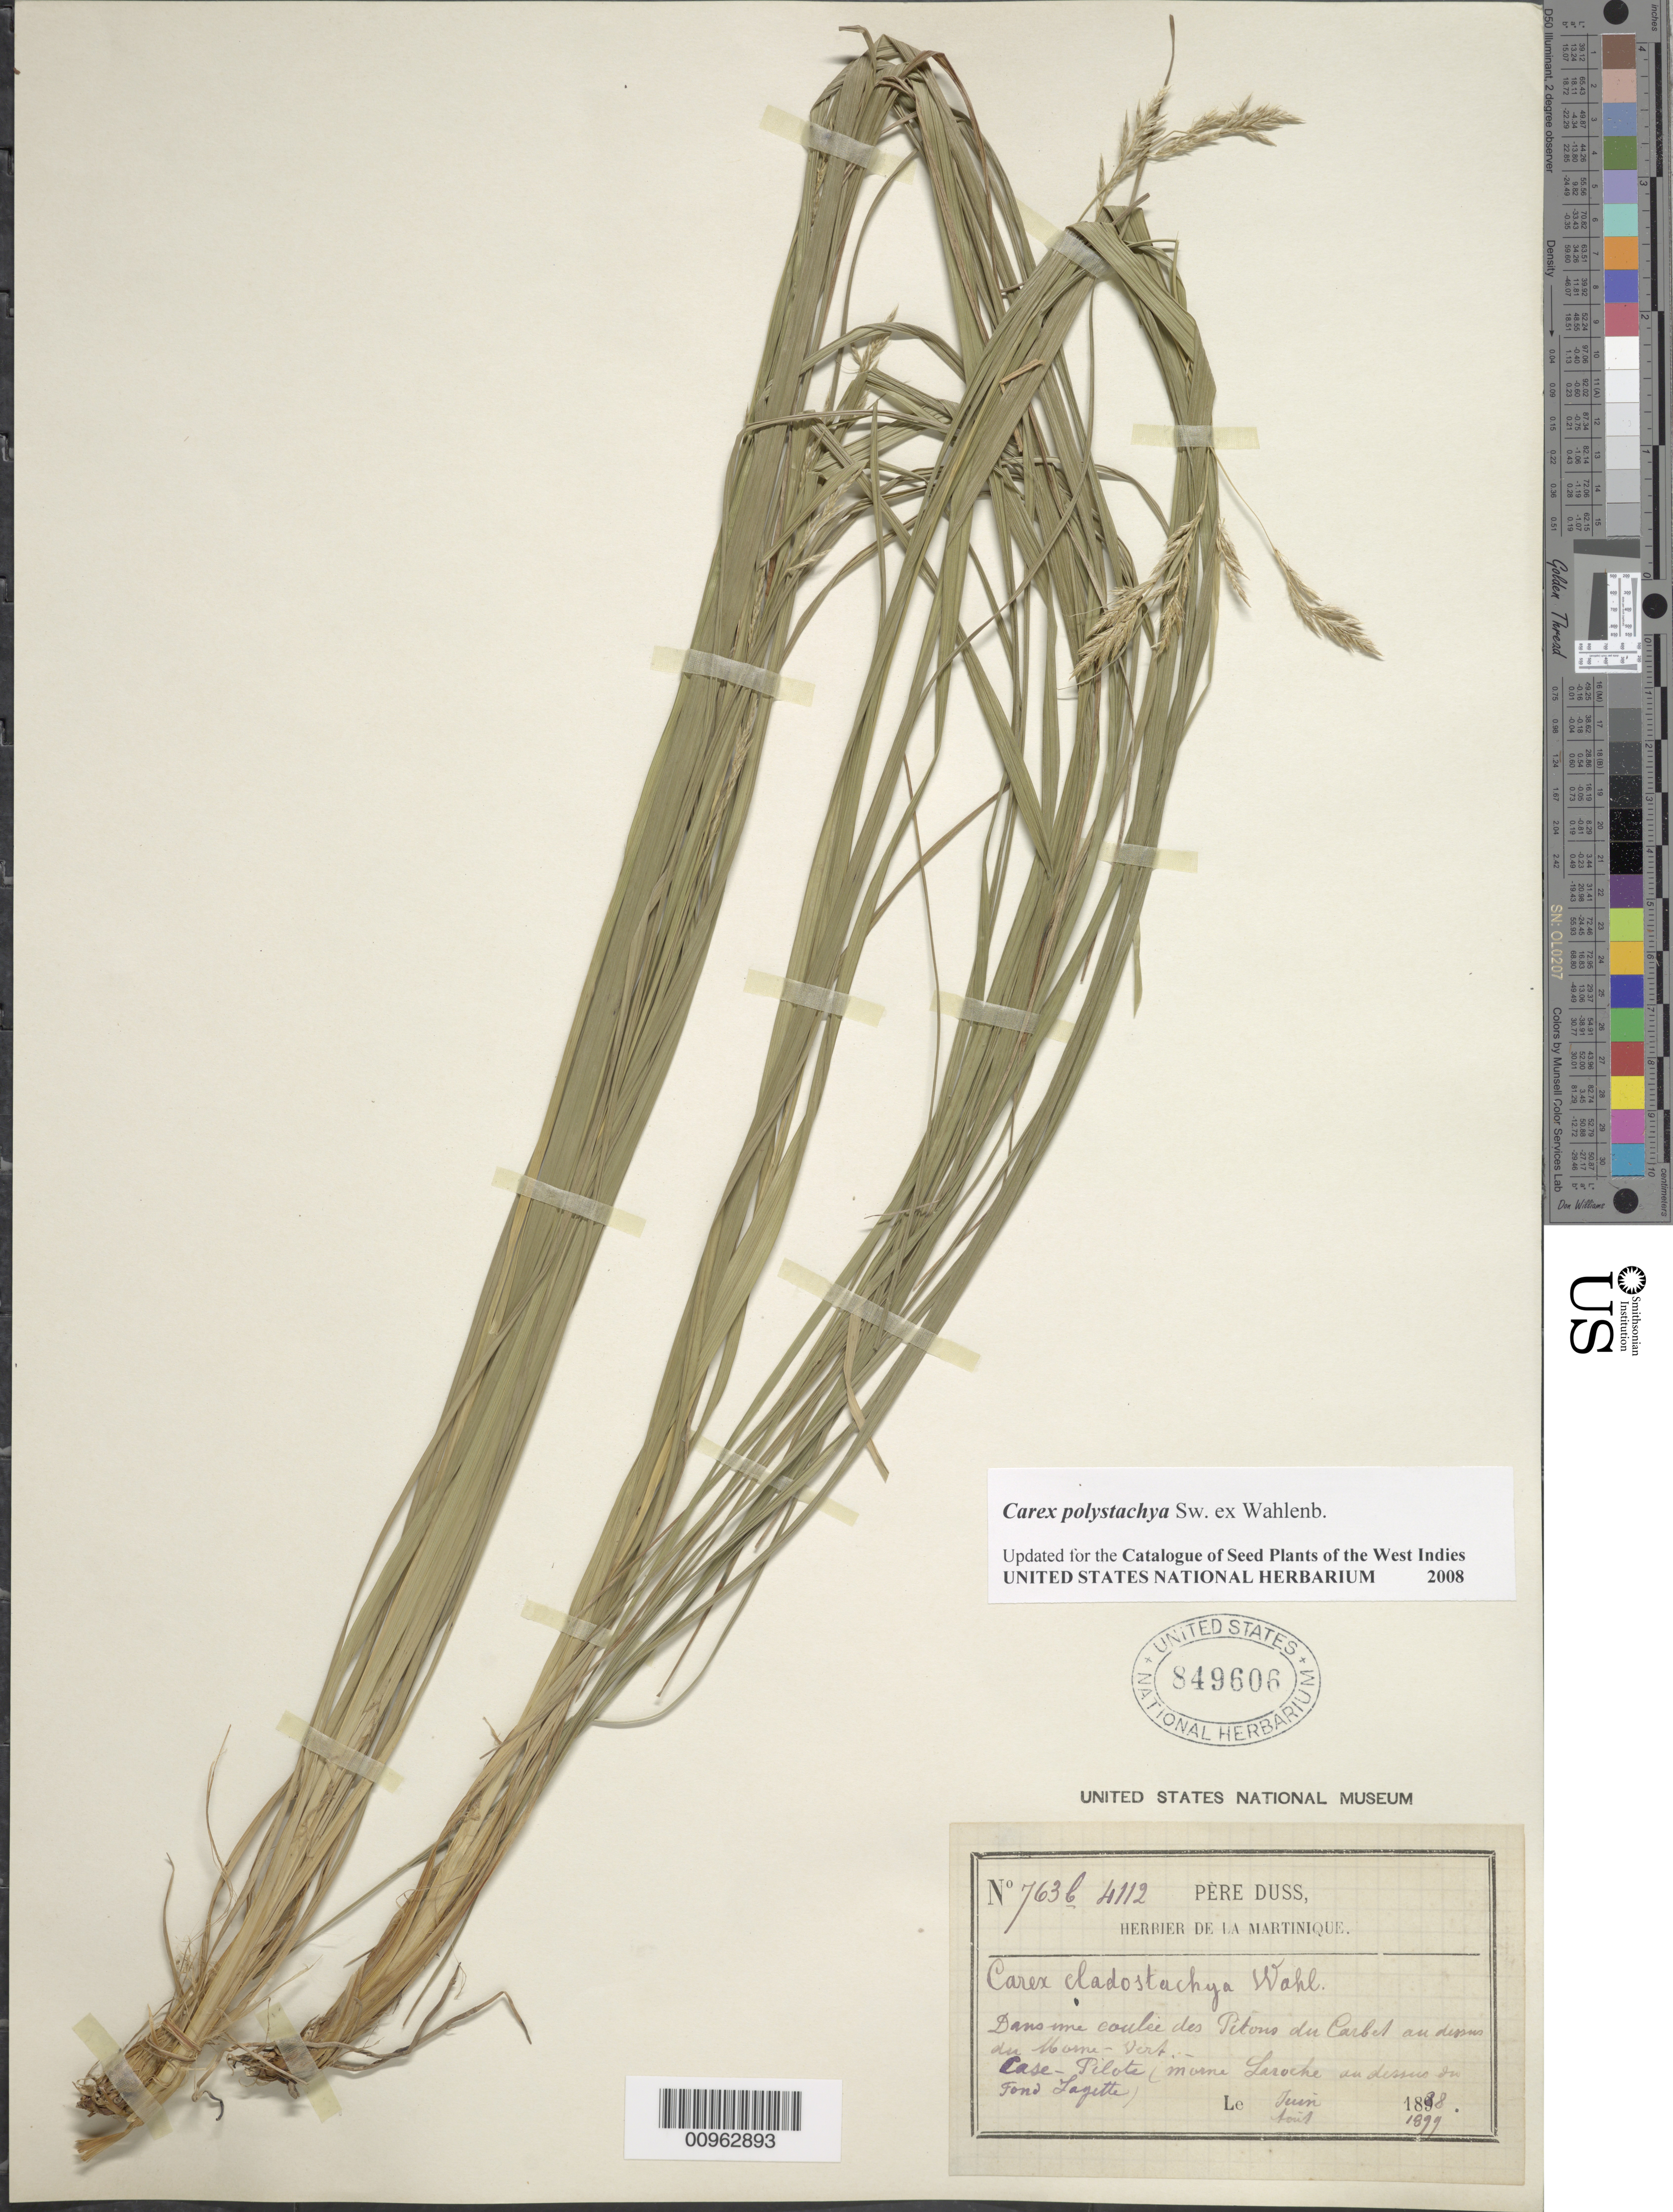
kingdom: Plantae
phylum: Tracheophyta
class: Liliopsida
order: Poales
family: Cyperaceae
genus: Carex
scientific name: Carex polystachya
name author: Sw. ex Wahlenb.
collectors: Père Duss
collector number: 763B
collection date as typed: Jan 1888 to -- Aug 1899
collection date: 1888-01/1899-08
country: Martinique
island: Martinique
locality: Des Pitons du Carbet au dessus du Morne Vert, Case Pilot (Morne Laroche au dessus du Fond Lagette)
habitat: "dans un coulee"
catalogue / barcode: US 849606